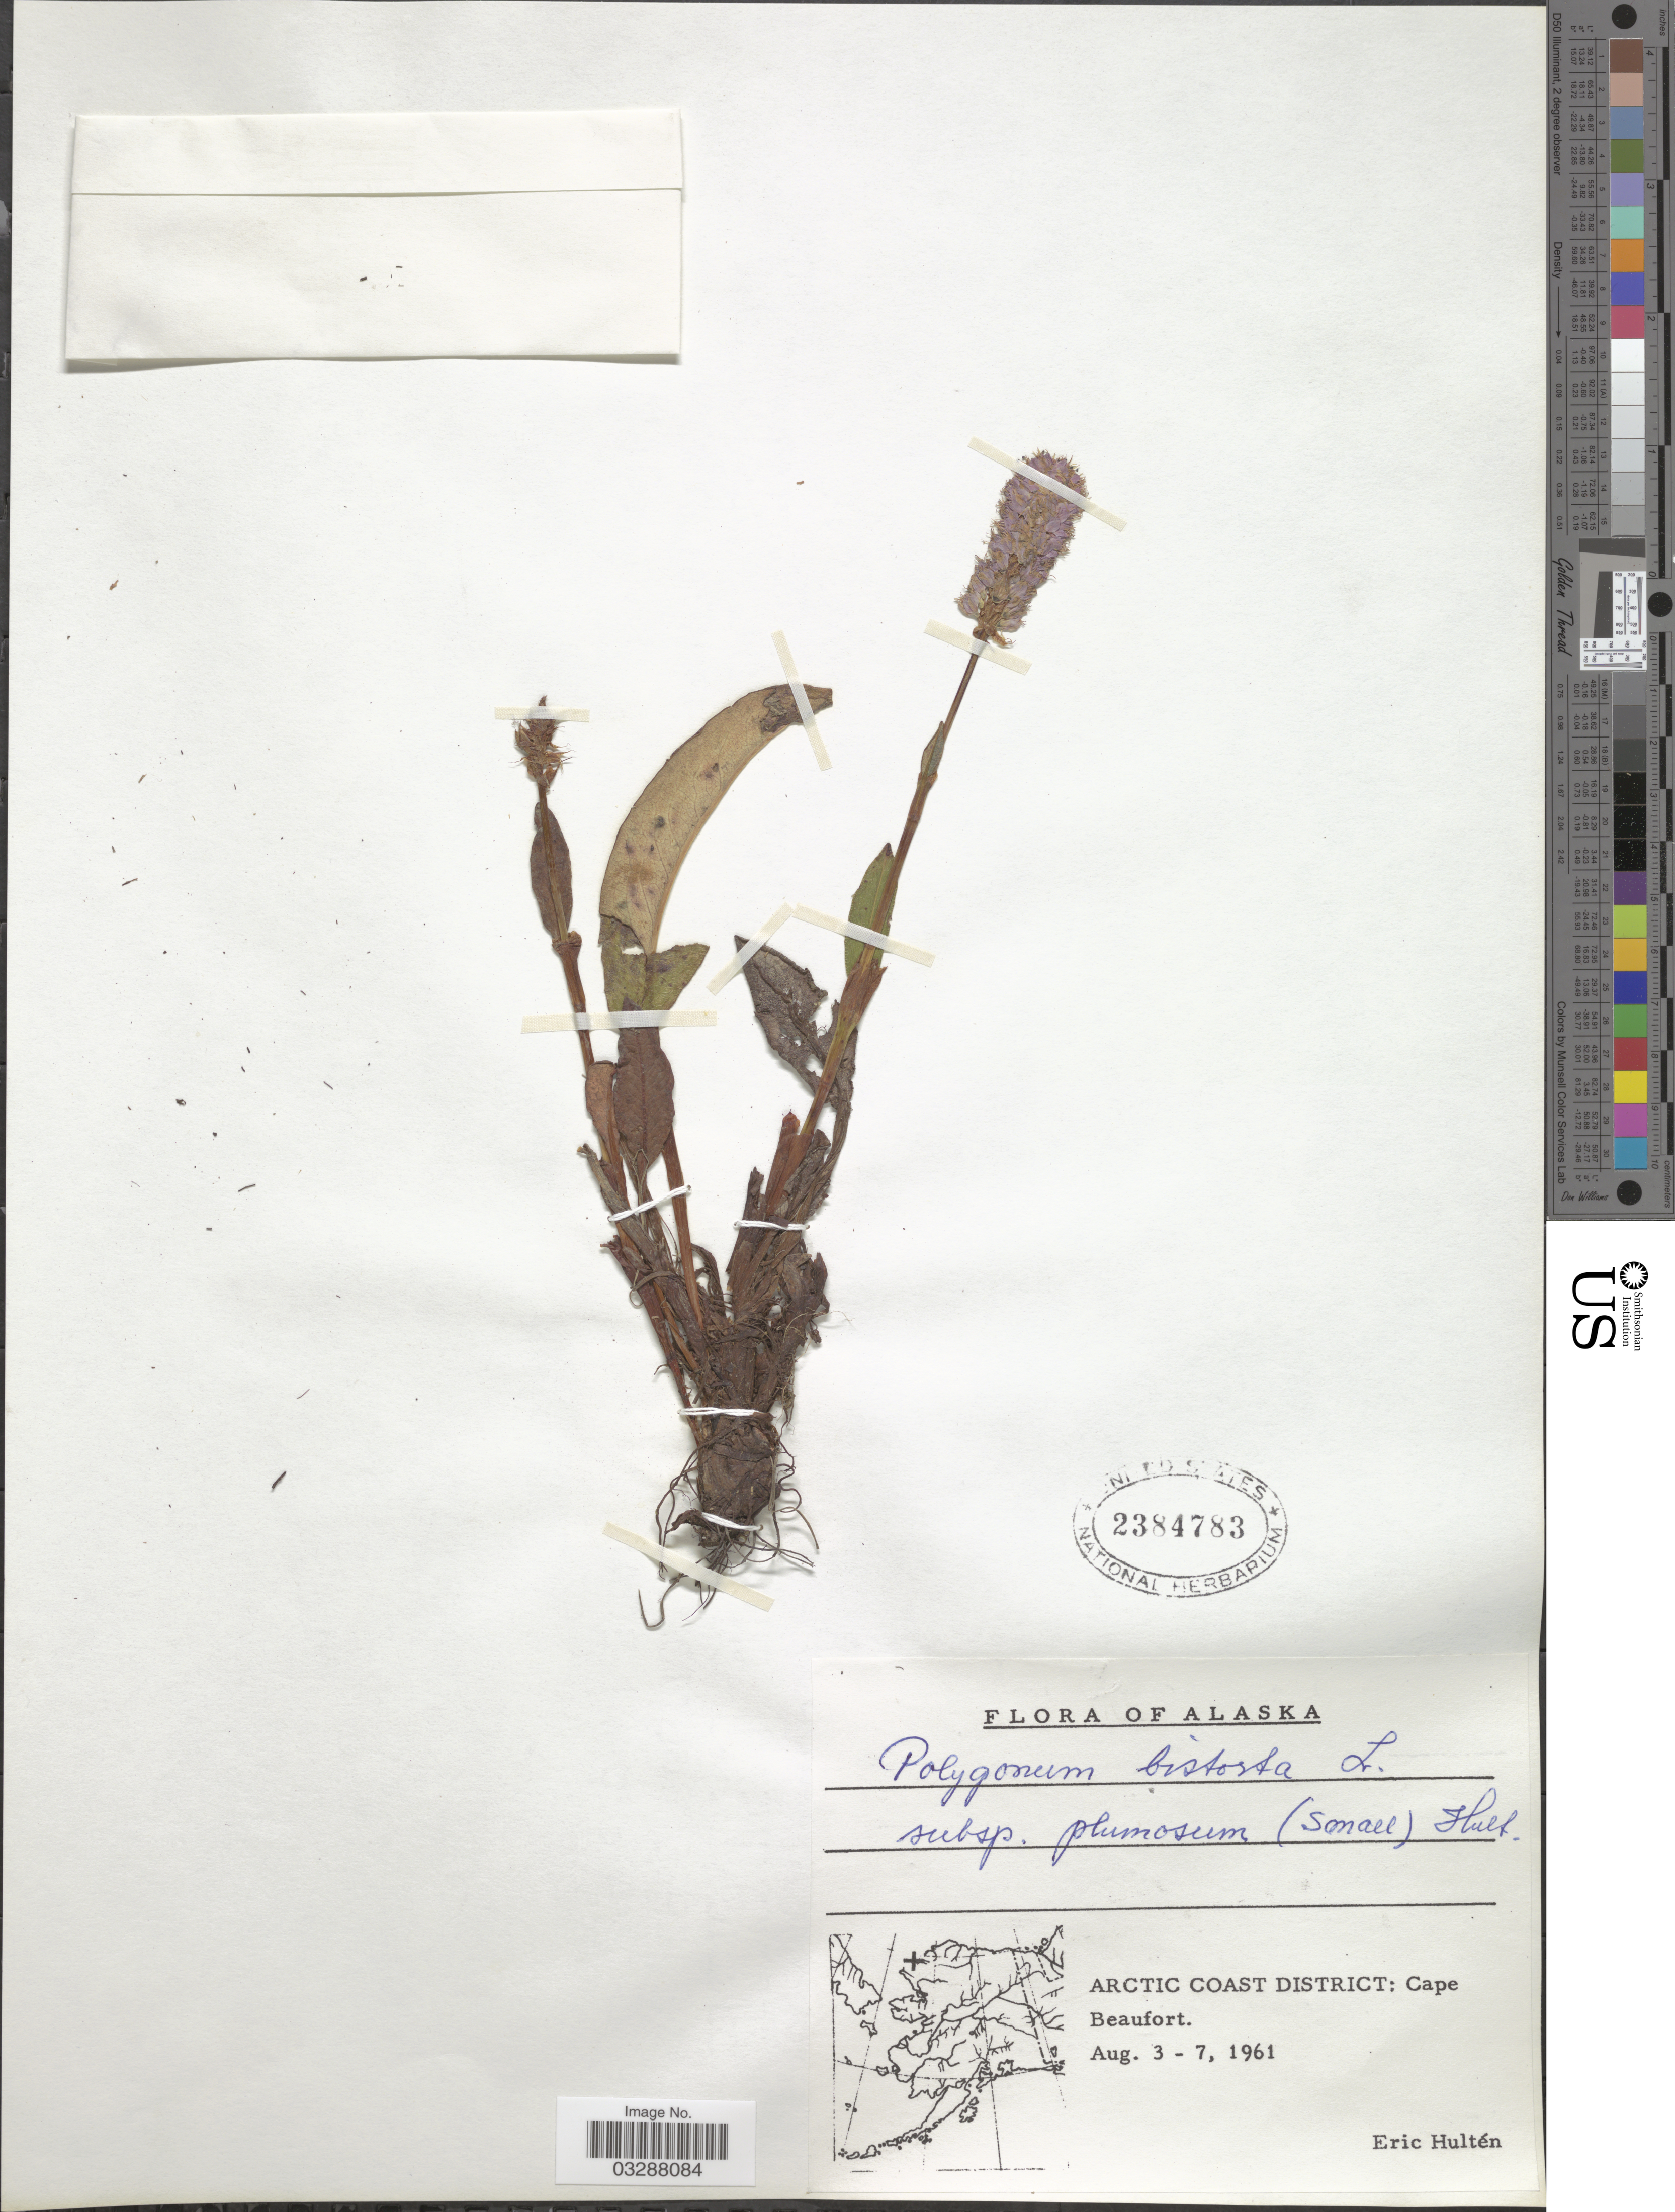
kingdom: Plantae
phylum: Tracheophyta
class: Magnoliopsida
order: Caryophyllales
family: Polygonaceae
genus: Bistorta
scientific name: Bistorta plumosa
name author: (Small) Greene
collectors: E. G. Hultén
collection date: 1961-08-03/1961-08-07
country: United States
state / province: Alaska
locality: Arctic Coast District: Cape Beaufort.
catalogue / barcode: US 2384783